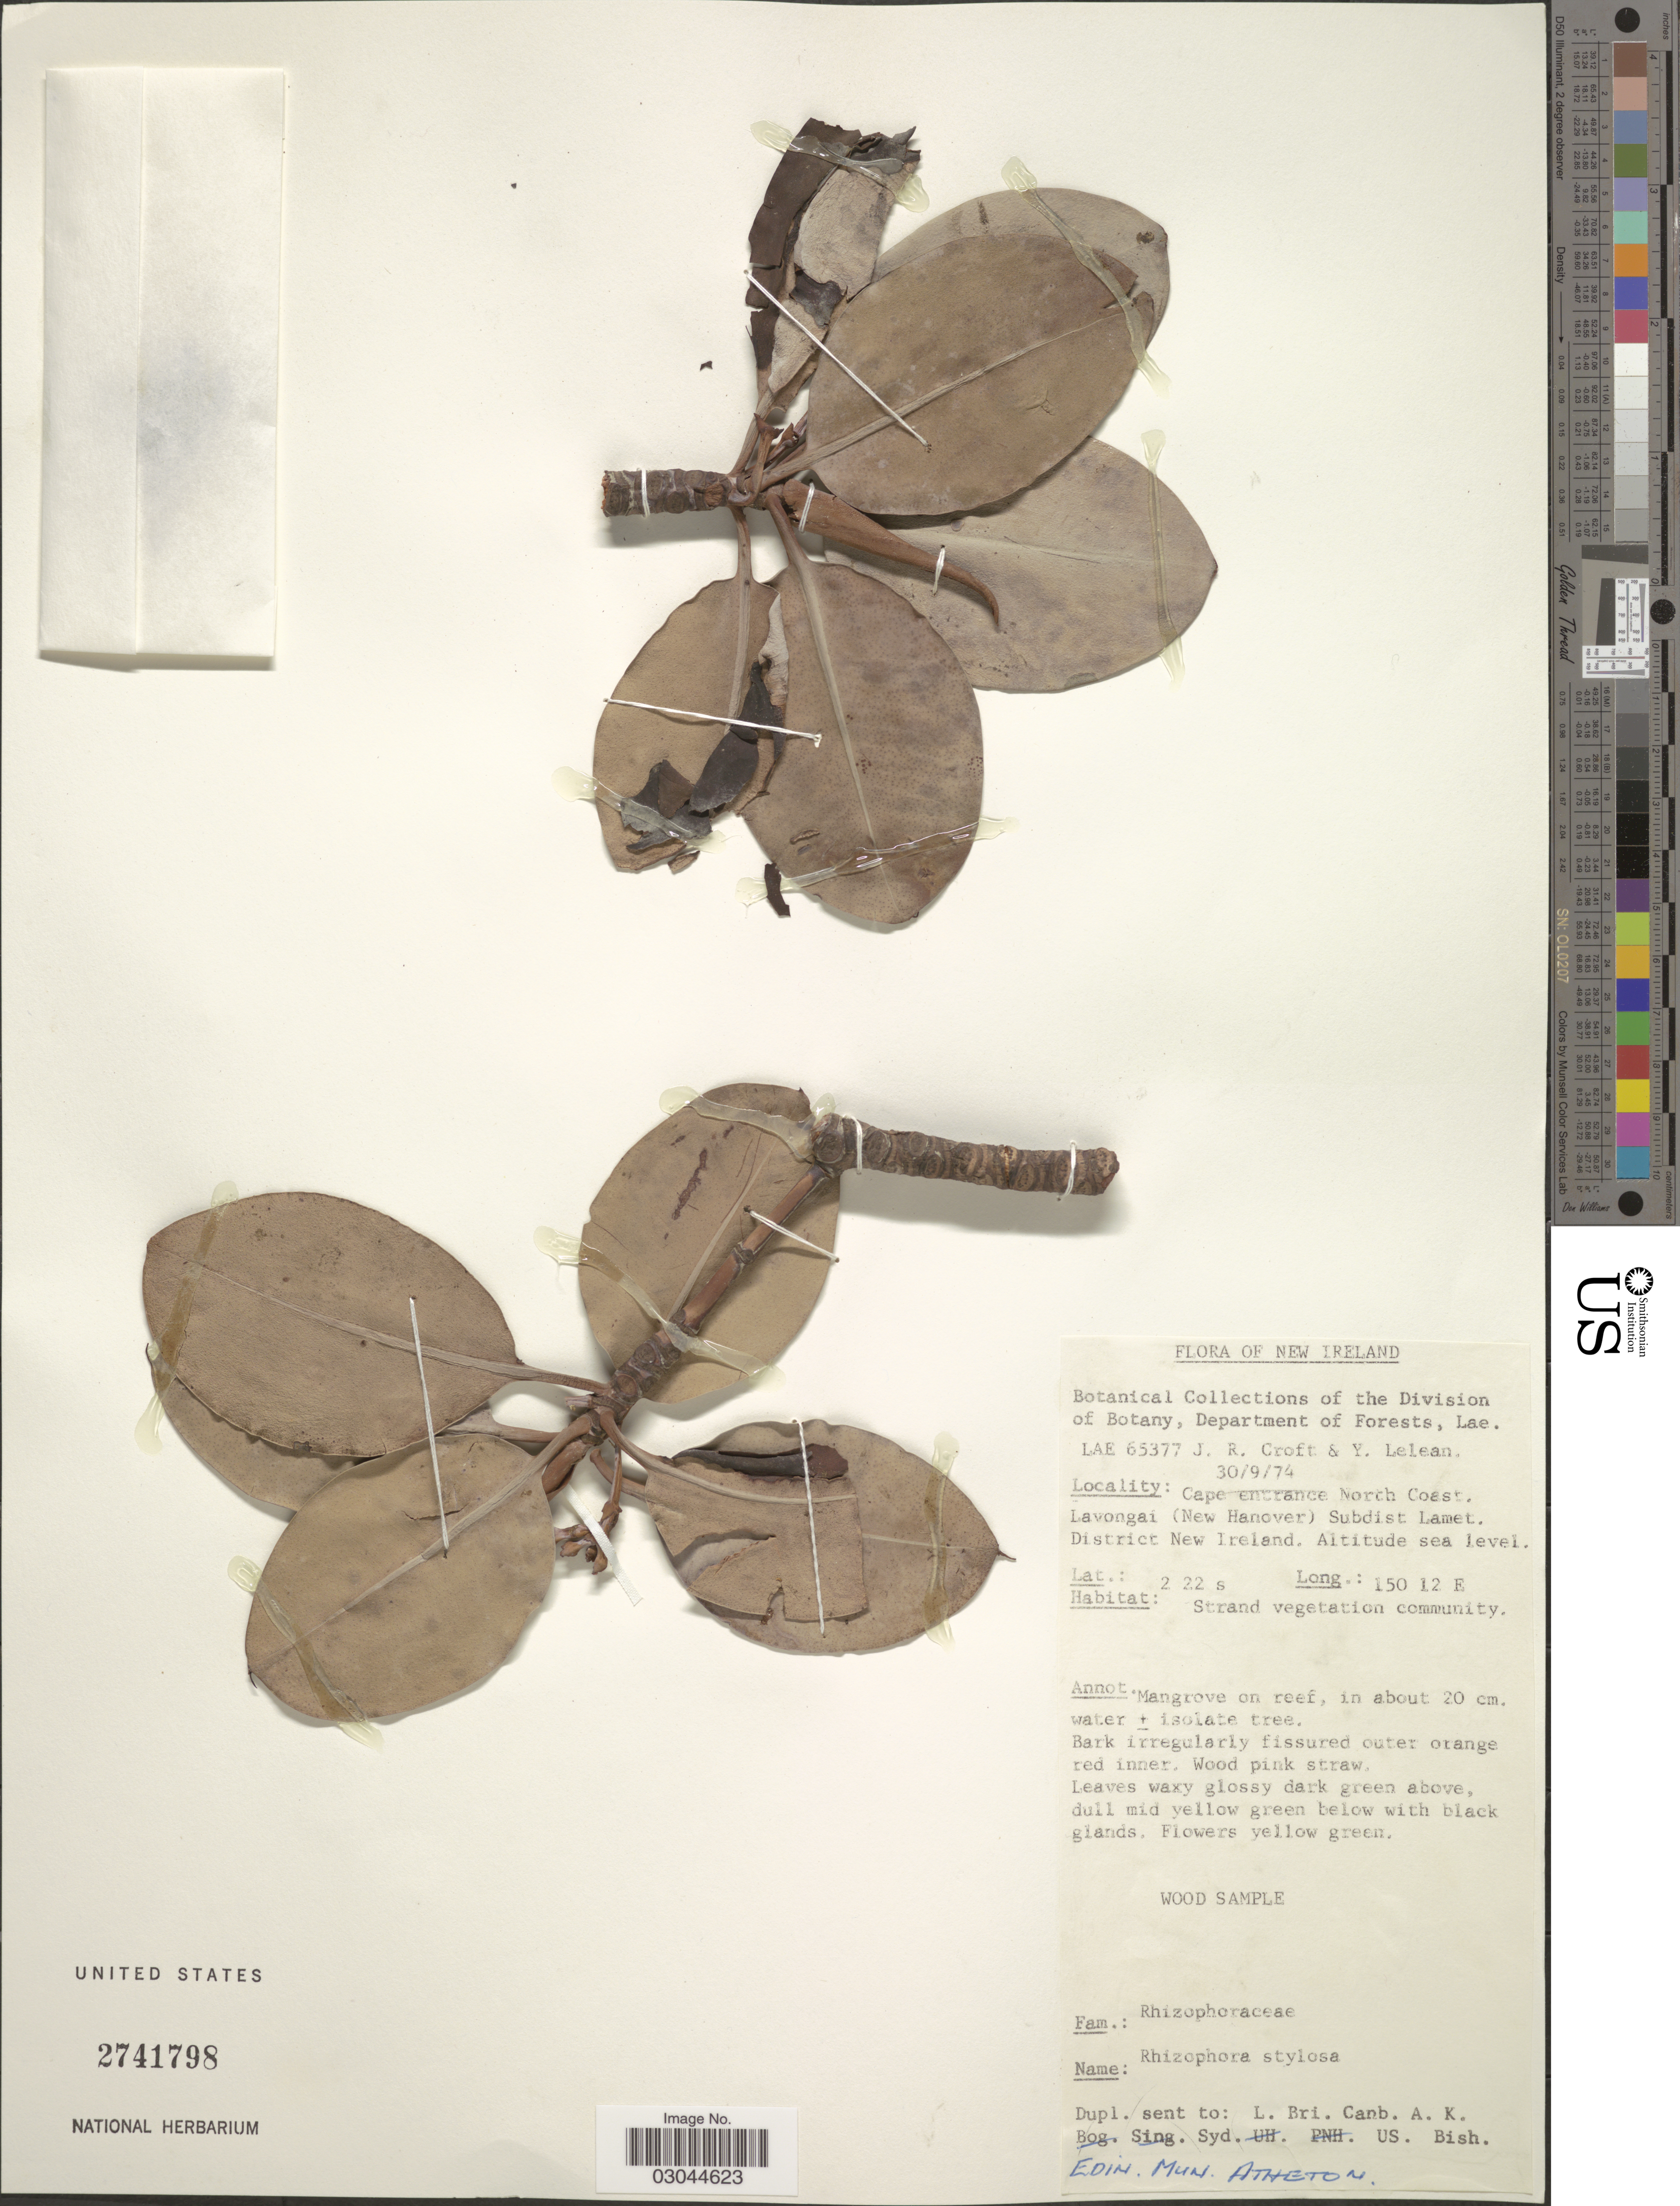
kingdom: Plantae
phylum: Tracheophyta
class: Magnoliopsida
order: Malpighiales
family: Rhizophoraceae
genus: Rhizophora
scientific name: Rhizophora mucronata var. stylosa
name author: Lam.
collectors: J. R. Croft & Y. Lelean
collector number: LAE 65377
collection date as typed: Transcribed d/m/y: 30/9/74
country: Papua New Guinea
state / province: New Ireland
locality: Cape entrance North Coast. Lavongai (New Hanover) Subdist Lamet. District New Ireland.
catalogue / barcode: US 2741798